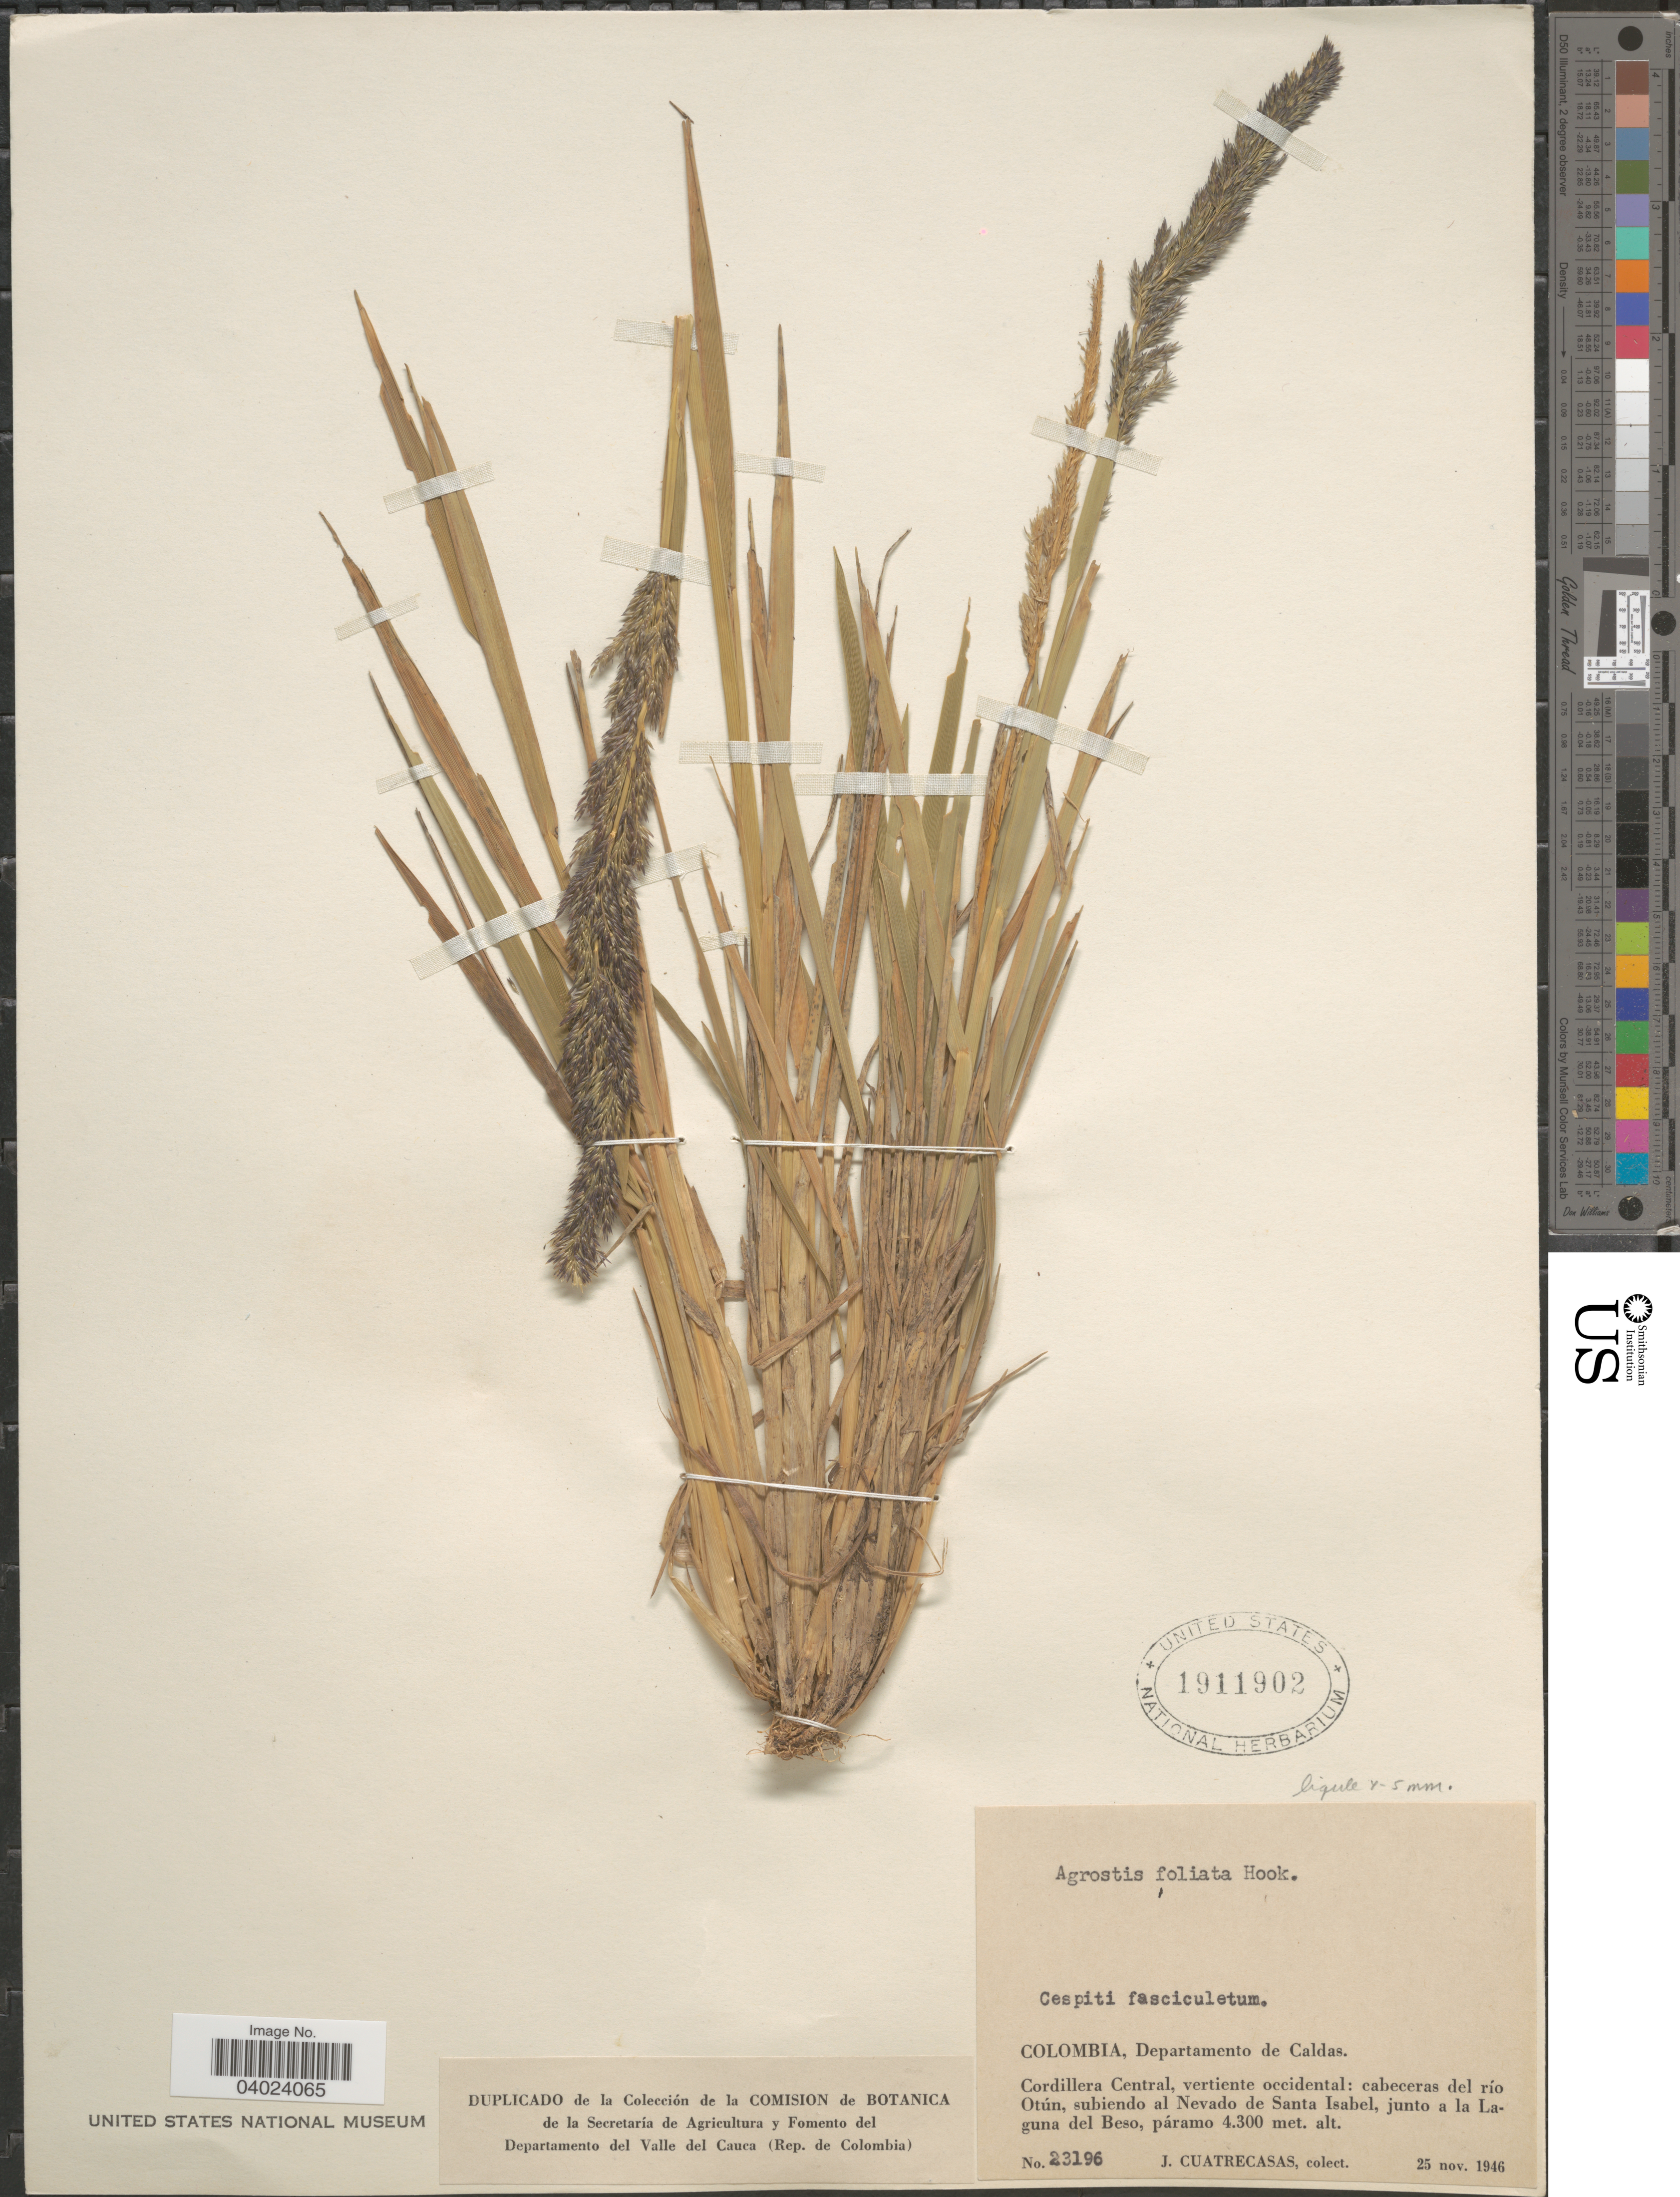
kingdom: Plantae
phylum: Tracheophyta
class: Liliopsida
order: Poales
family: Poaceae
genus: Agrostis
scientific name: Agrostis foliata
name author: Hook. f.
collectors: J. Cuatrecasas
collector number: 23196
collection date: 1946-11-25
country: Colombia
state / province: Caldas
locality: Departamento de Caldas. Cordillera Central, vertiente occidental: cabeceras del río Otún, subiendo al Nevado de Santa Isabel, junto a la Laguna del Beso.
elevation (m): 4300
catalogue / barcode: US 1911902